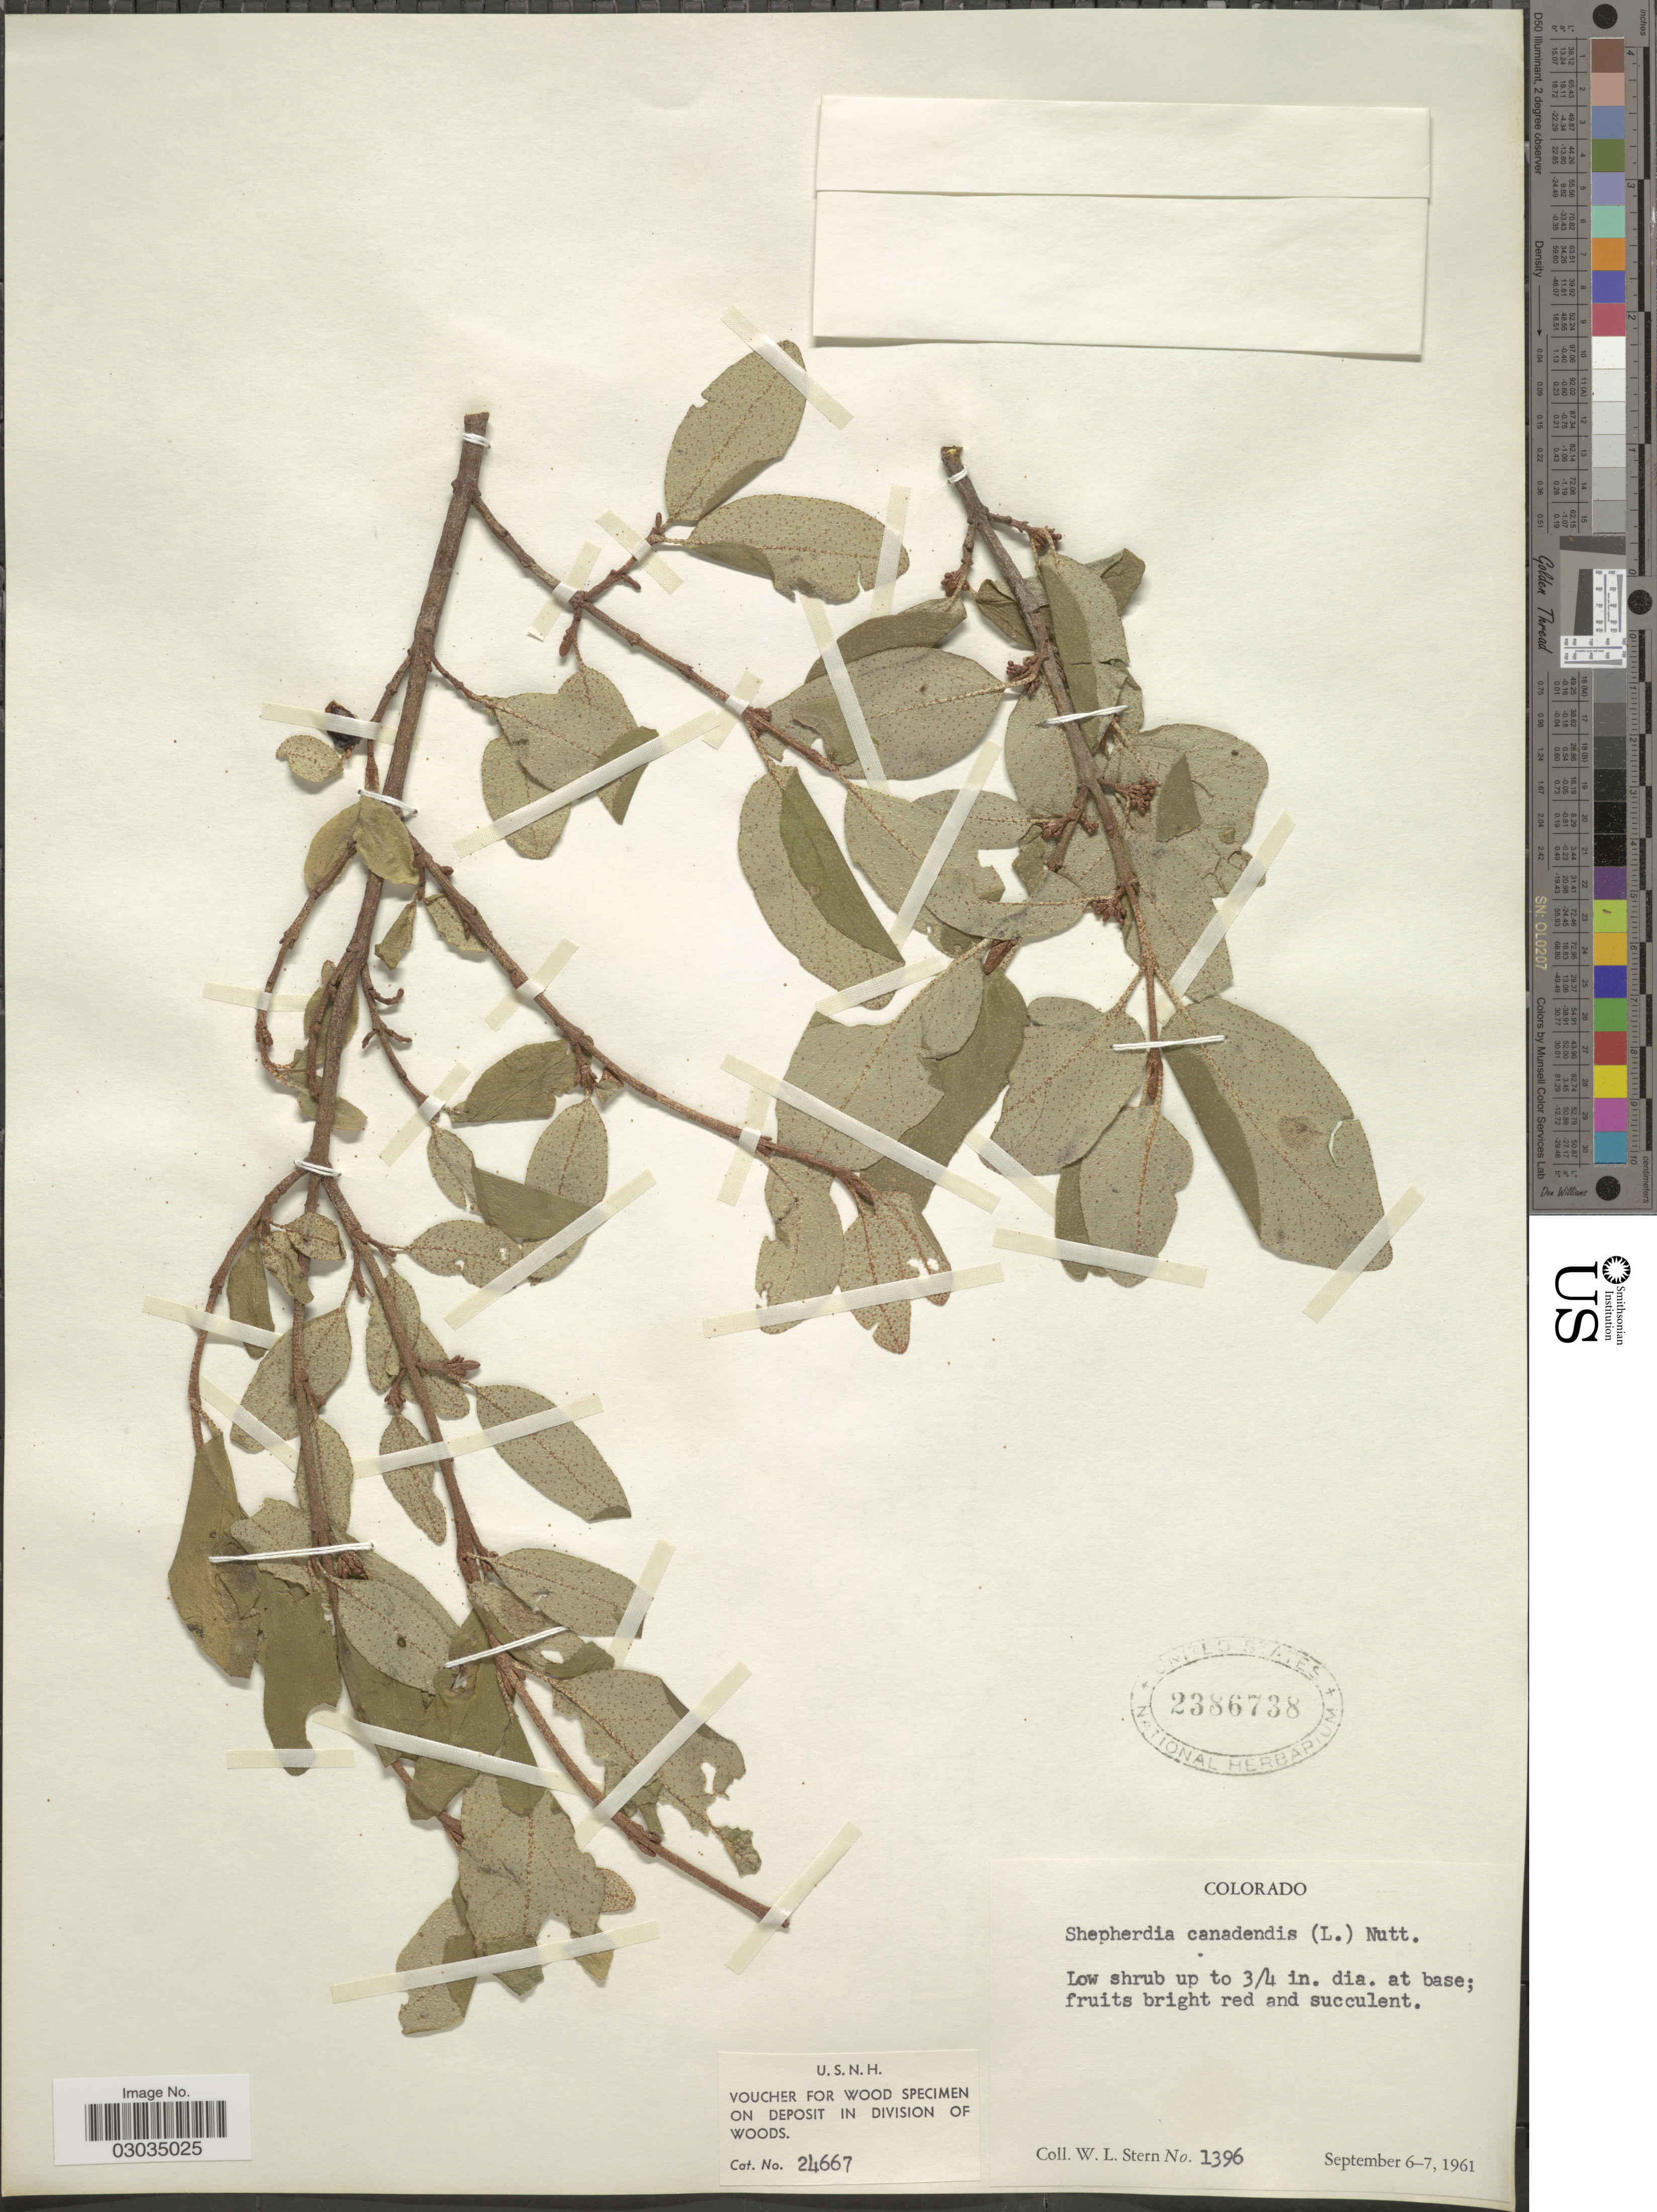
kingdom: Plantae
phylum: Tracheophyta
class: Magnoliopsida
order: Rosales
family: Elaeagnaceae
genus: Shepherdia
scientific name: Shepherdia canadensis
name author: (L.) Nutt.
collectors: W. L. Stern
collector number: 1396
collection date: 1961-09-06/1961-09-07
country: United States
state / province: Colorado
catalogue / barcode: US 2386738